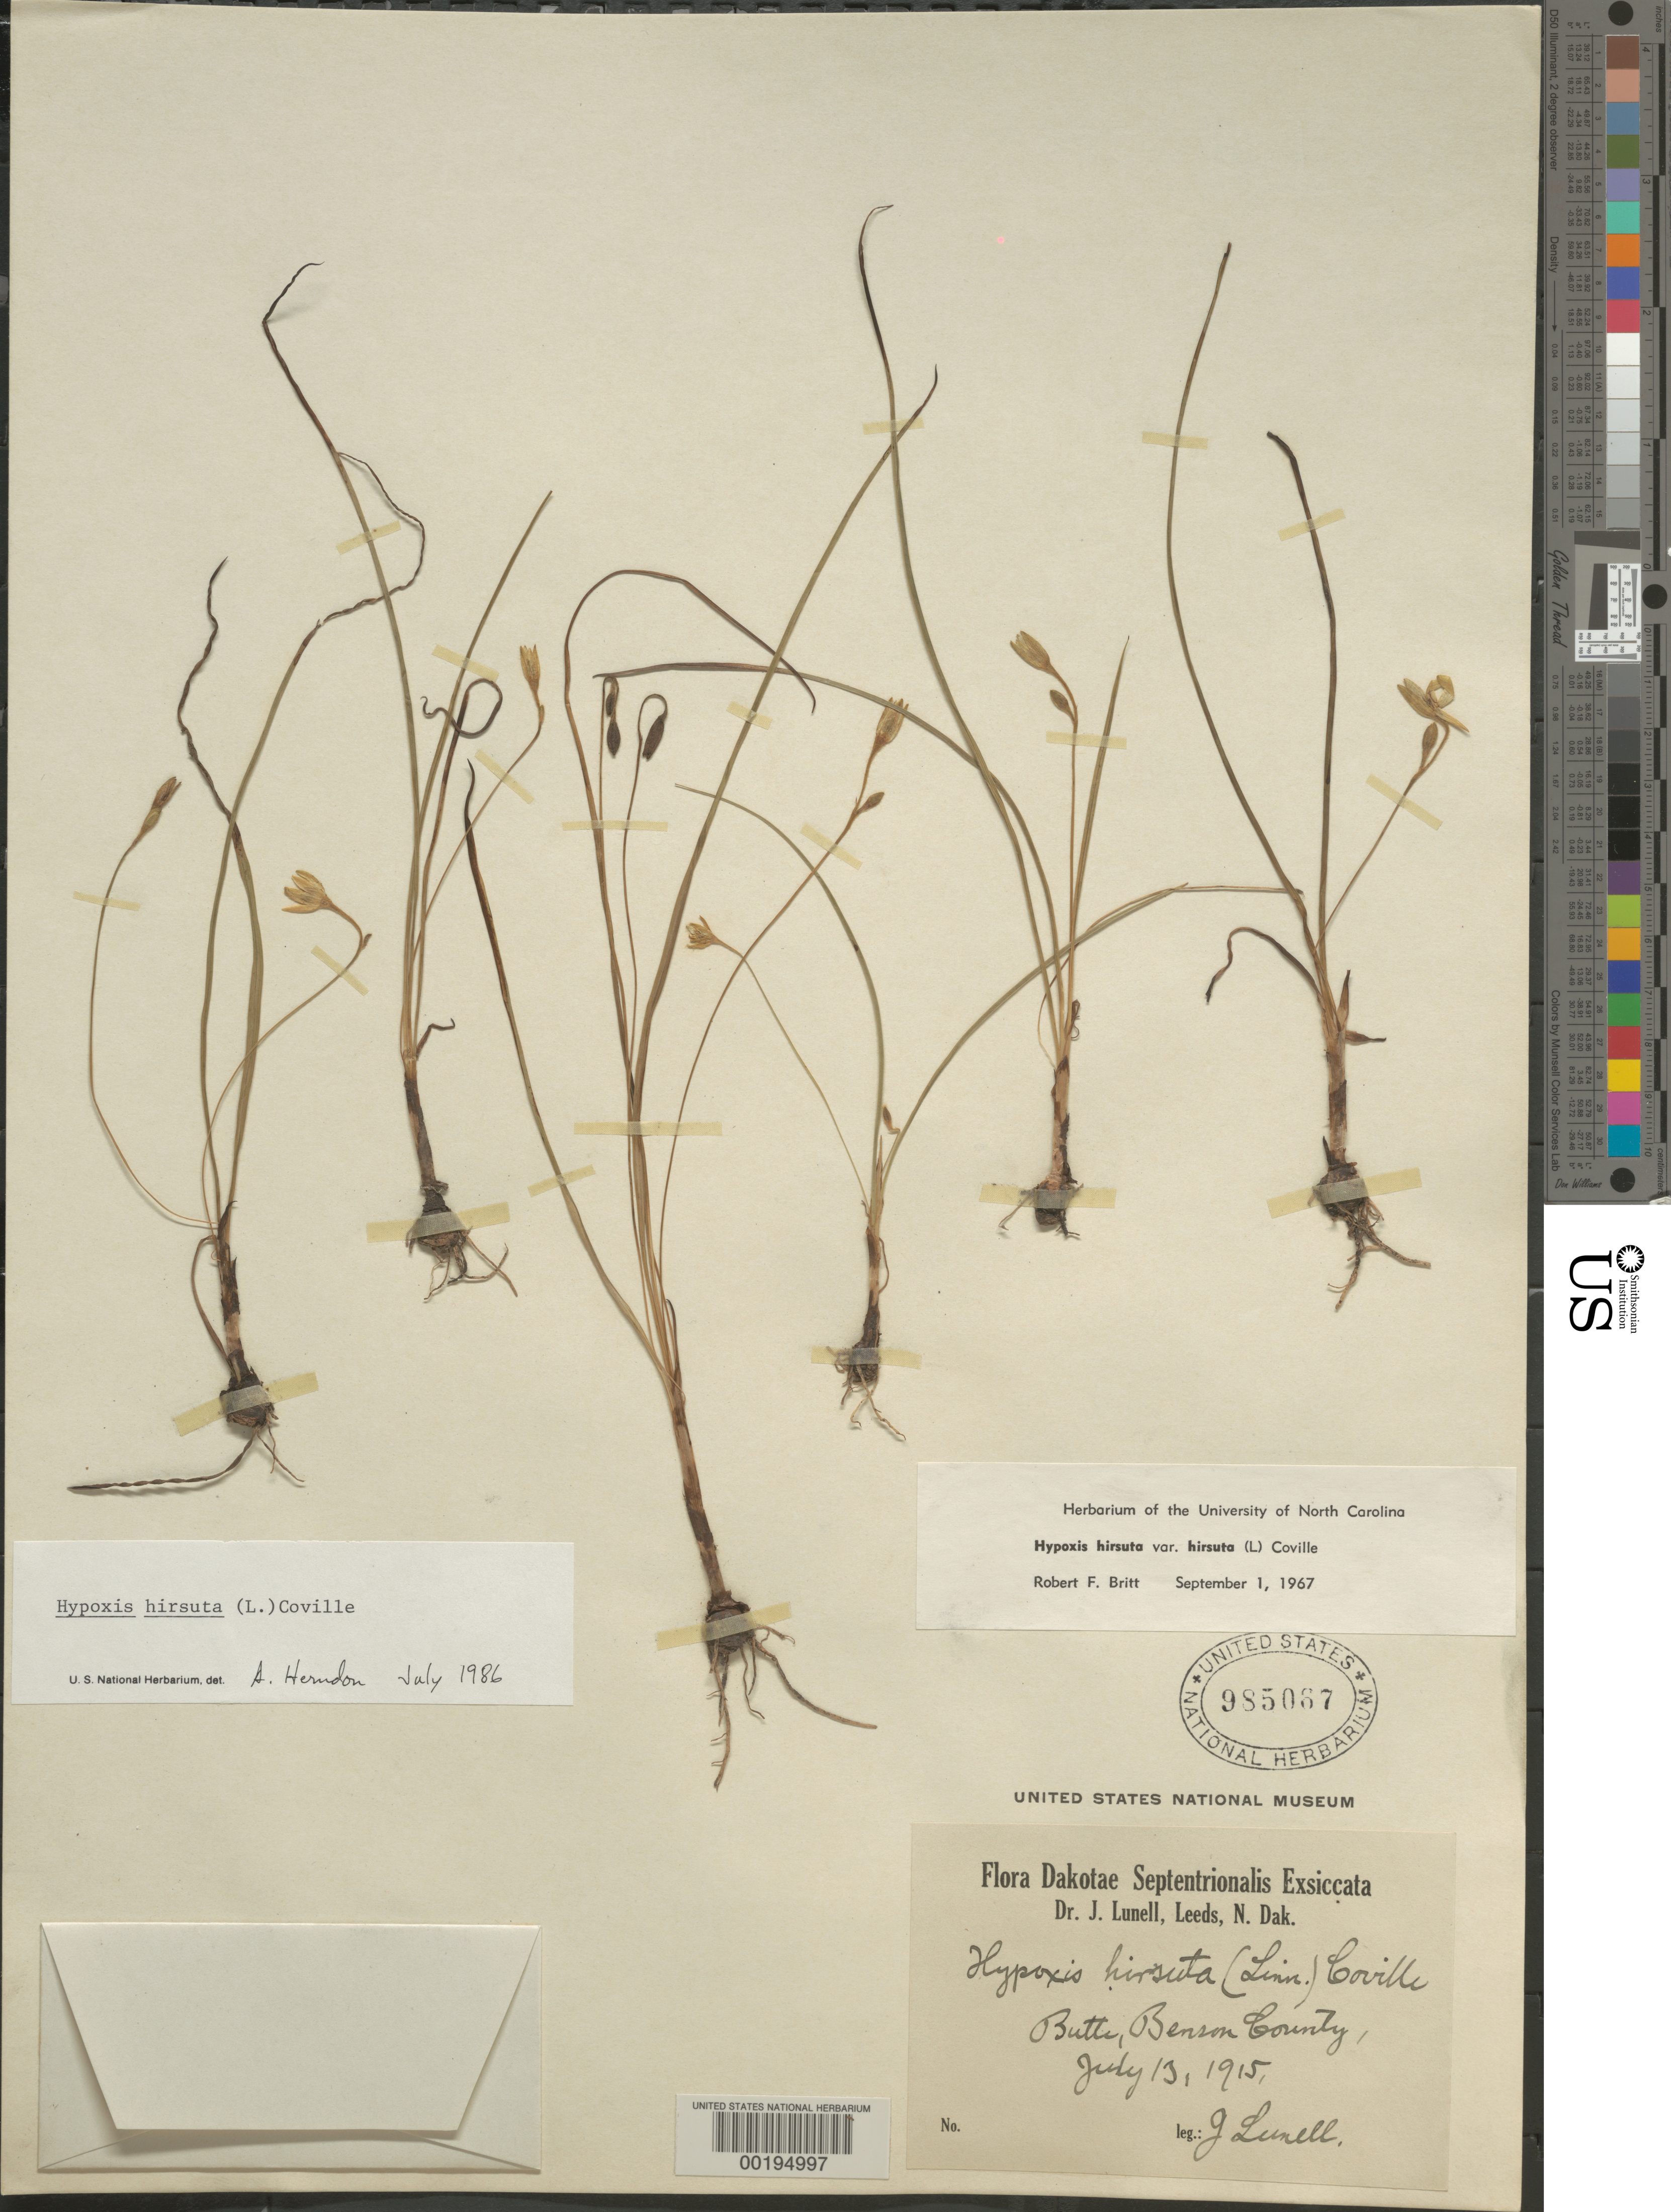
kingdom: Plantae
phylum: Tracheophyta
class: Liliopsida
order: Asparagales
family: Hypoxidaceae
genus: Hypoxis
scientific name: Hypoxis hirsuta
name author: (L.) Coville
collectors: J. Lunell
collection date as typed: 13 Jul 1915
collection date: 1915-07-13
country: United States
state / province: North Dakota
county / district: Benson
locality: Butte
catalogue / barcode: US 985067